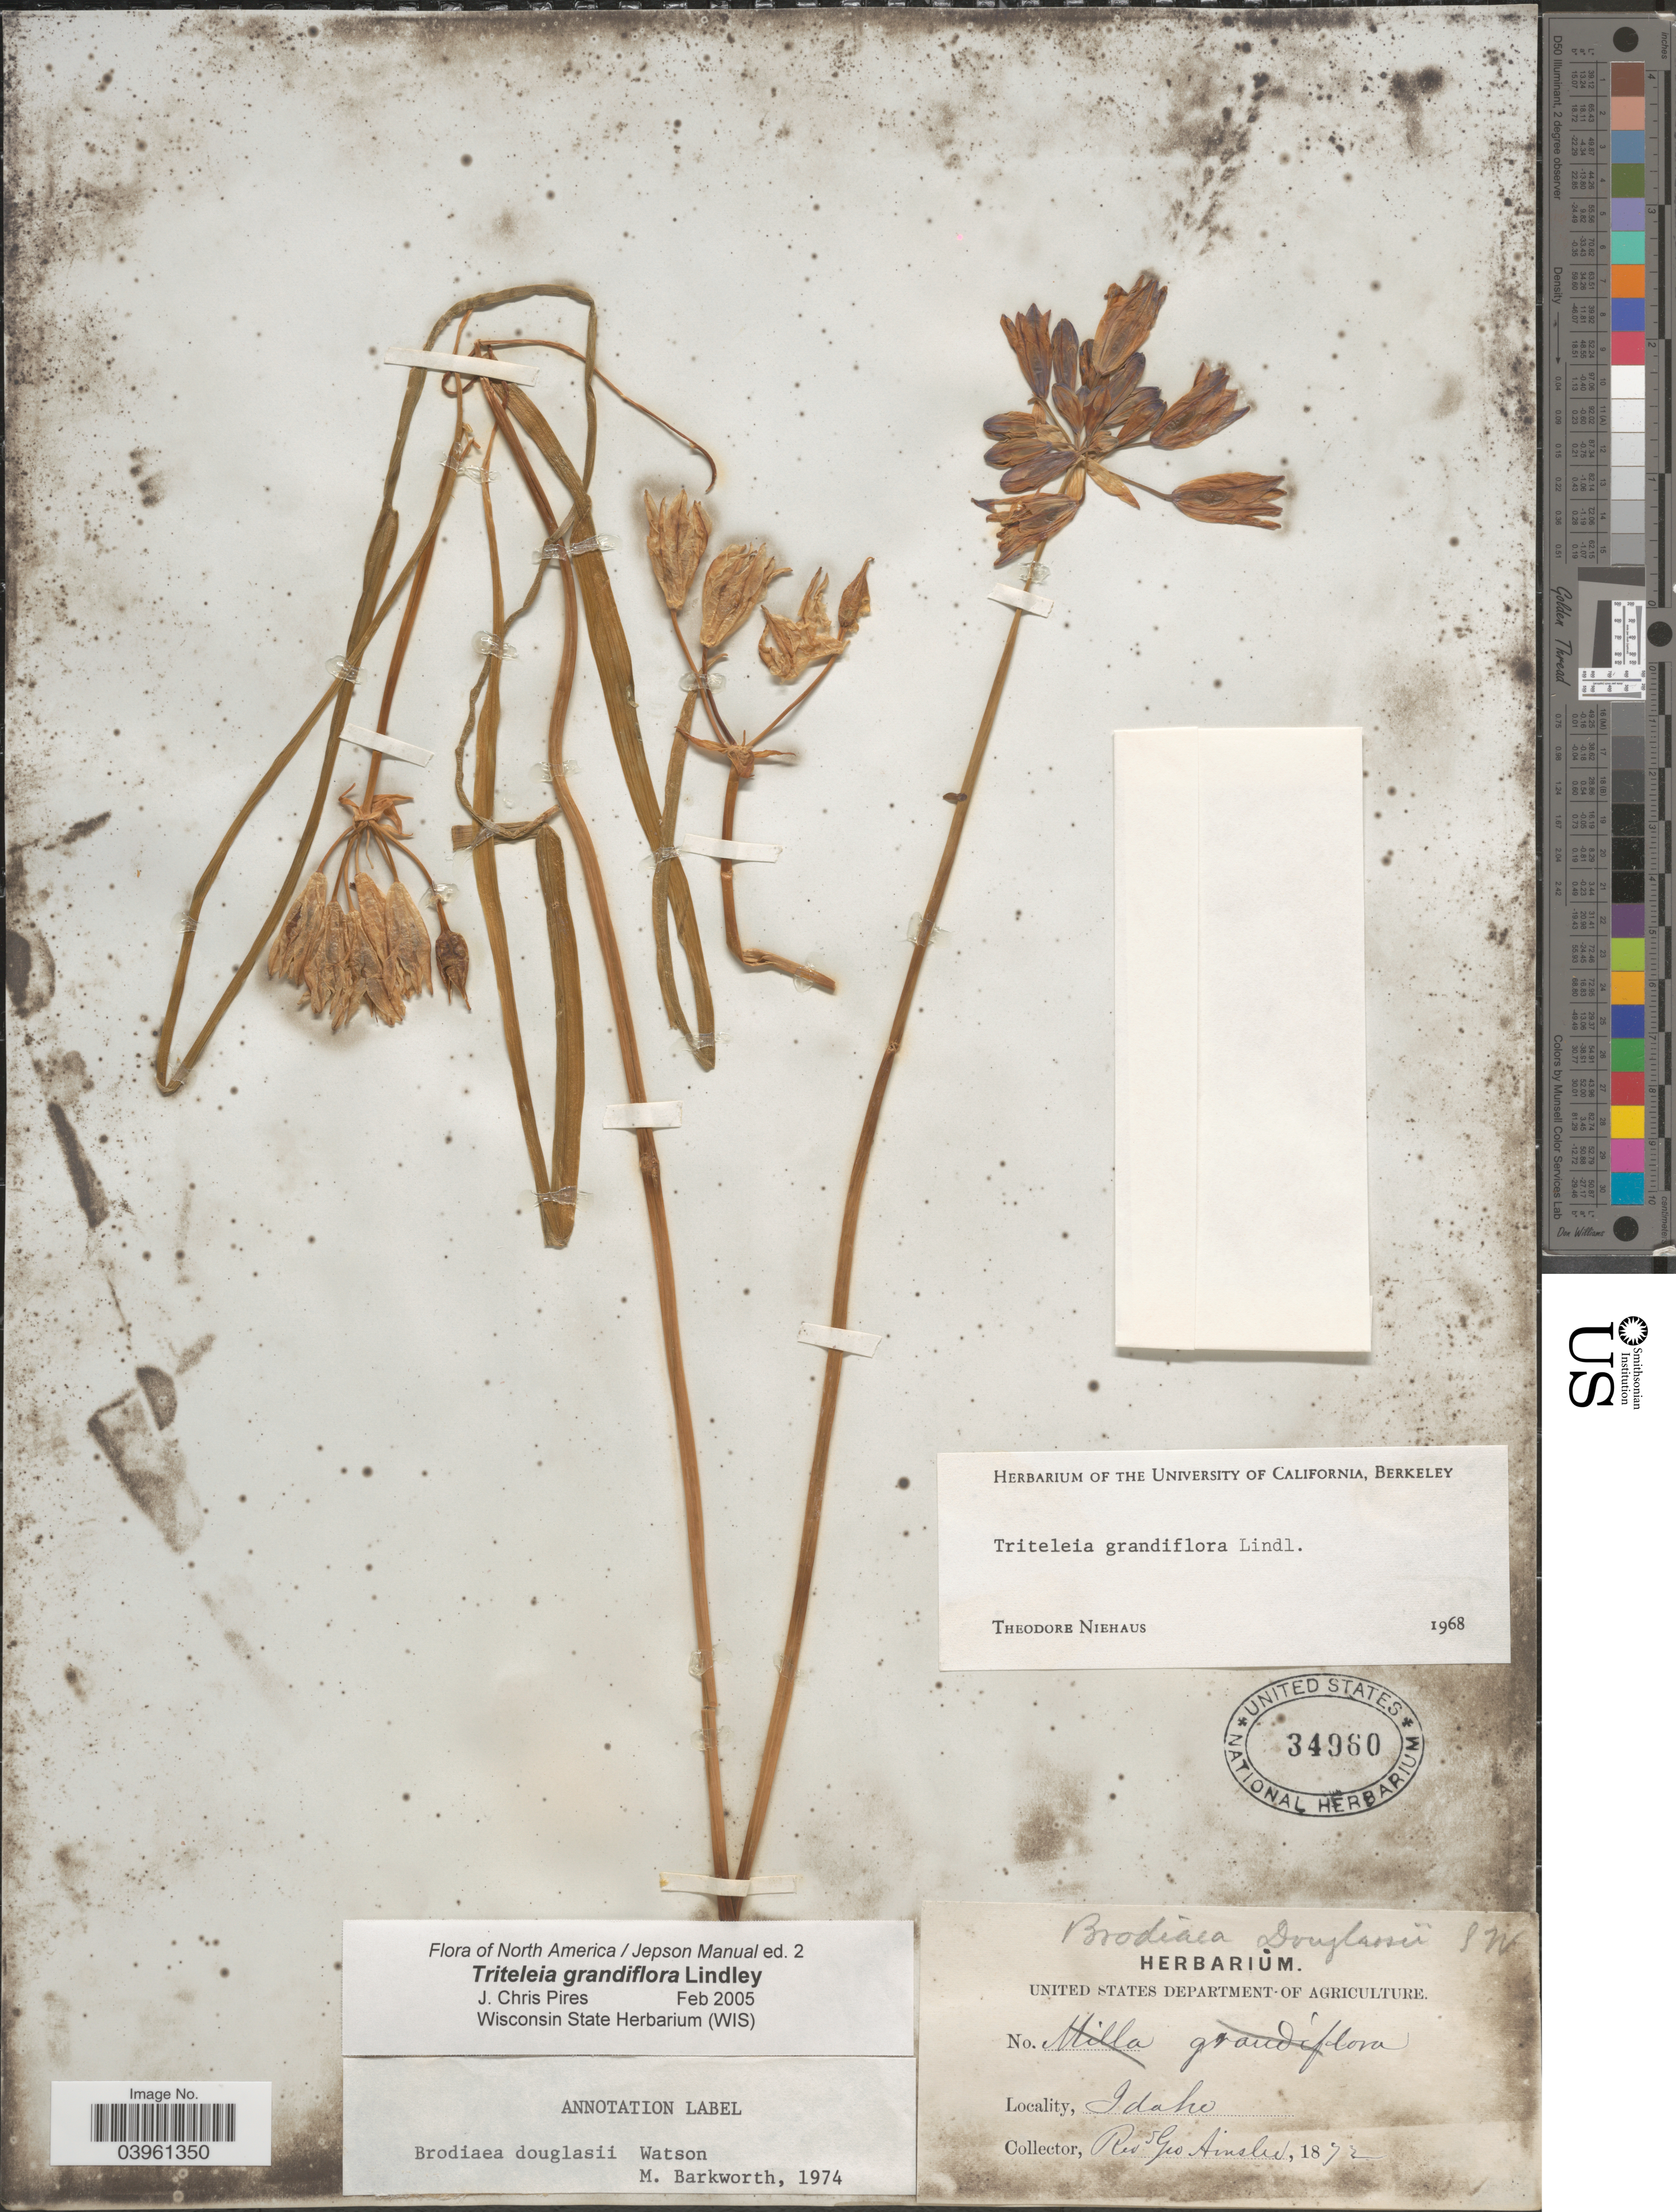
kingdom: Plantae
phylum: Tracheophyta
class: Liliopsida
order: Asparagales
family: Asparagaceae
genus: Triteleia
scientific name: Triteleia grandiflora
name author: Lindl.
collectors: G. Ainslee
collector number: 51*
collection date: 1872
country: United States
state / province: Idaho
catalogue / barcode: US 34960